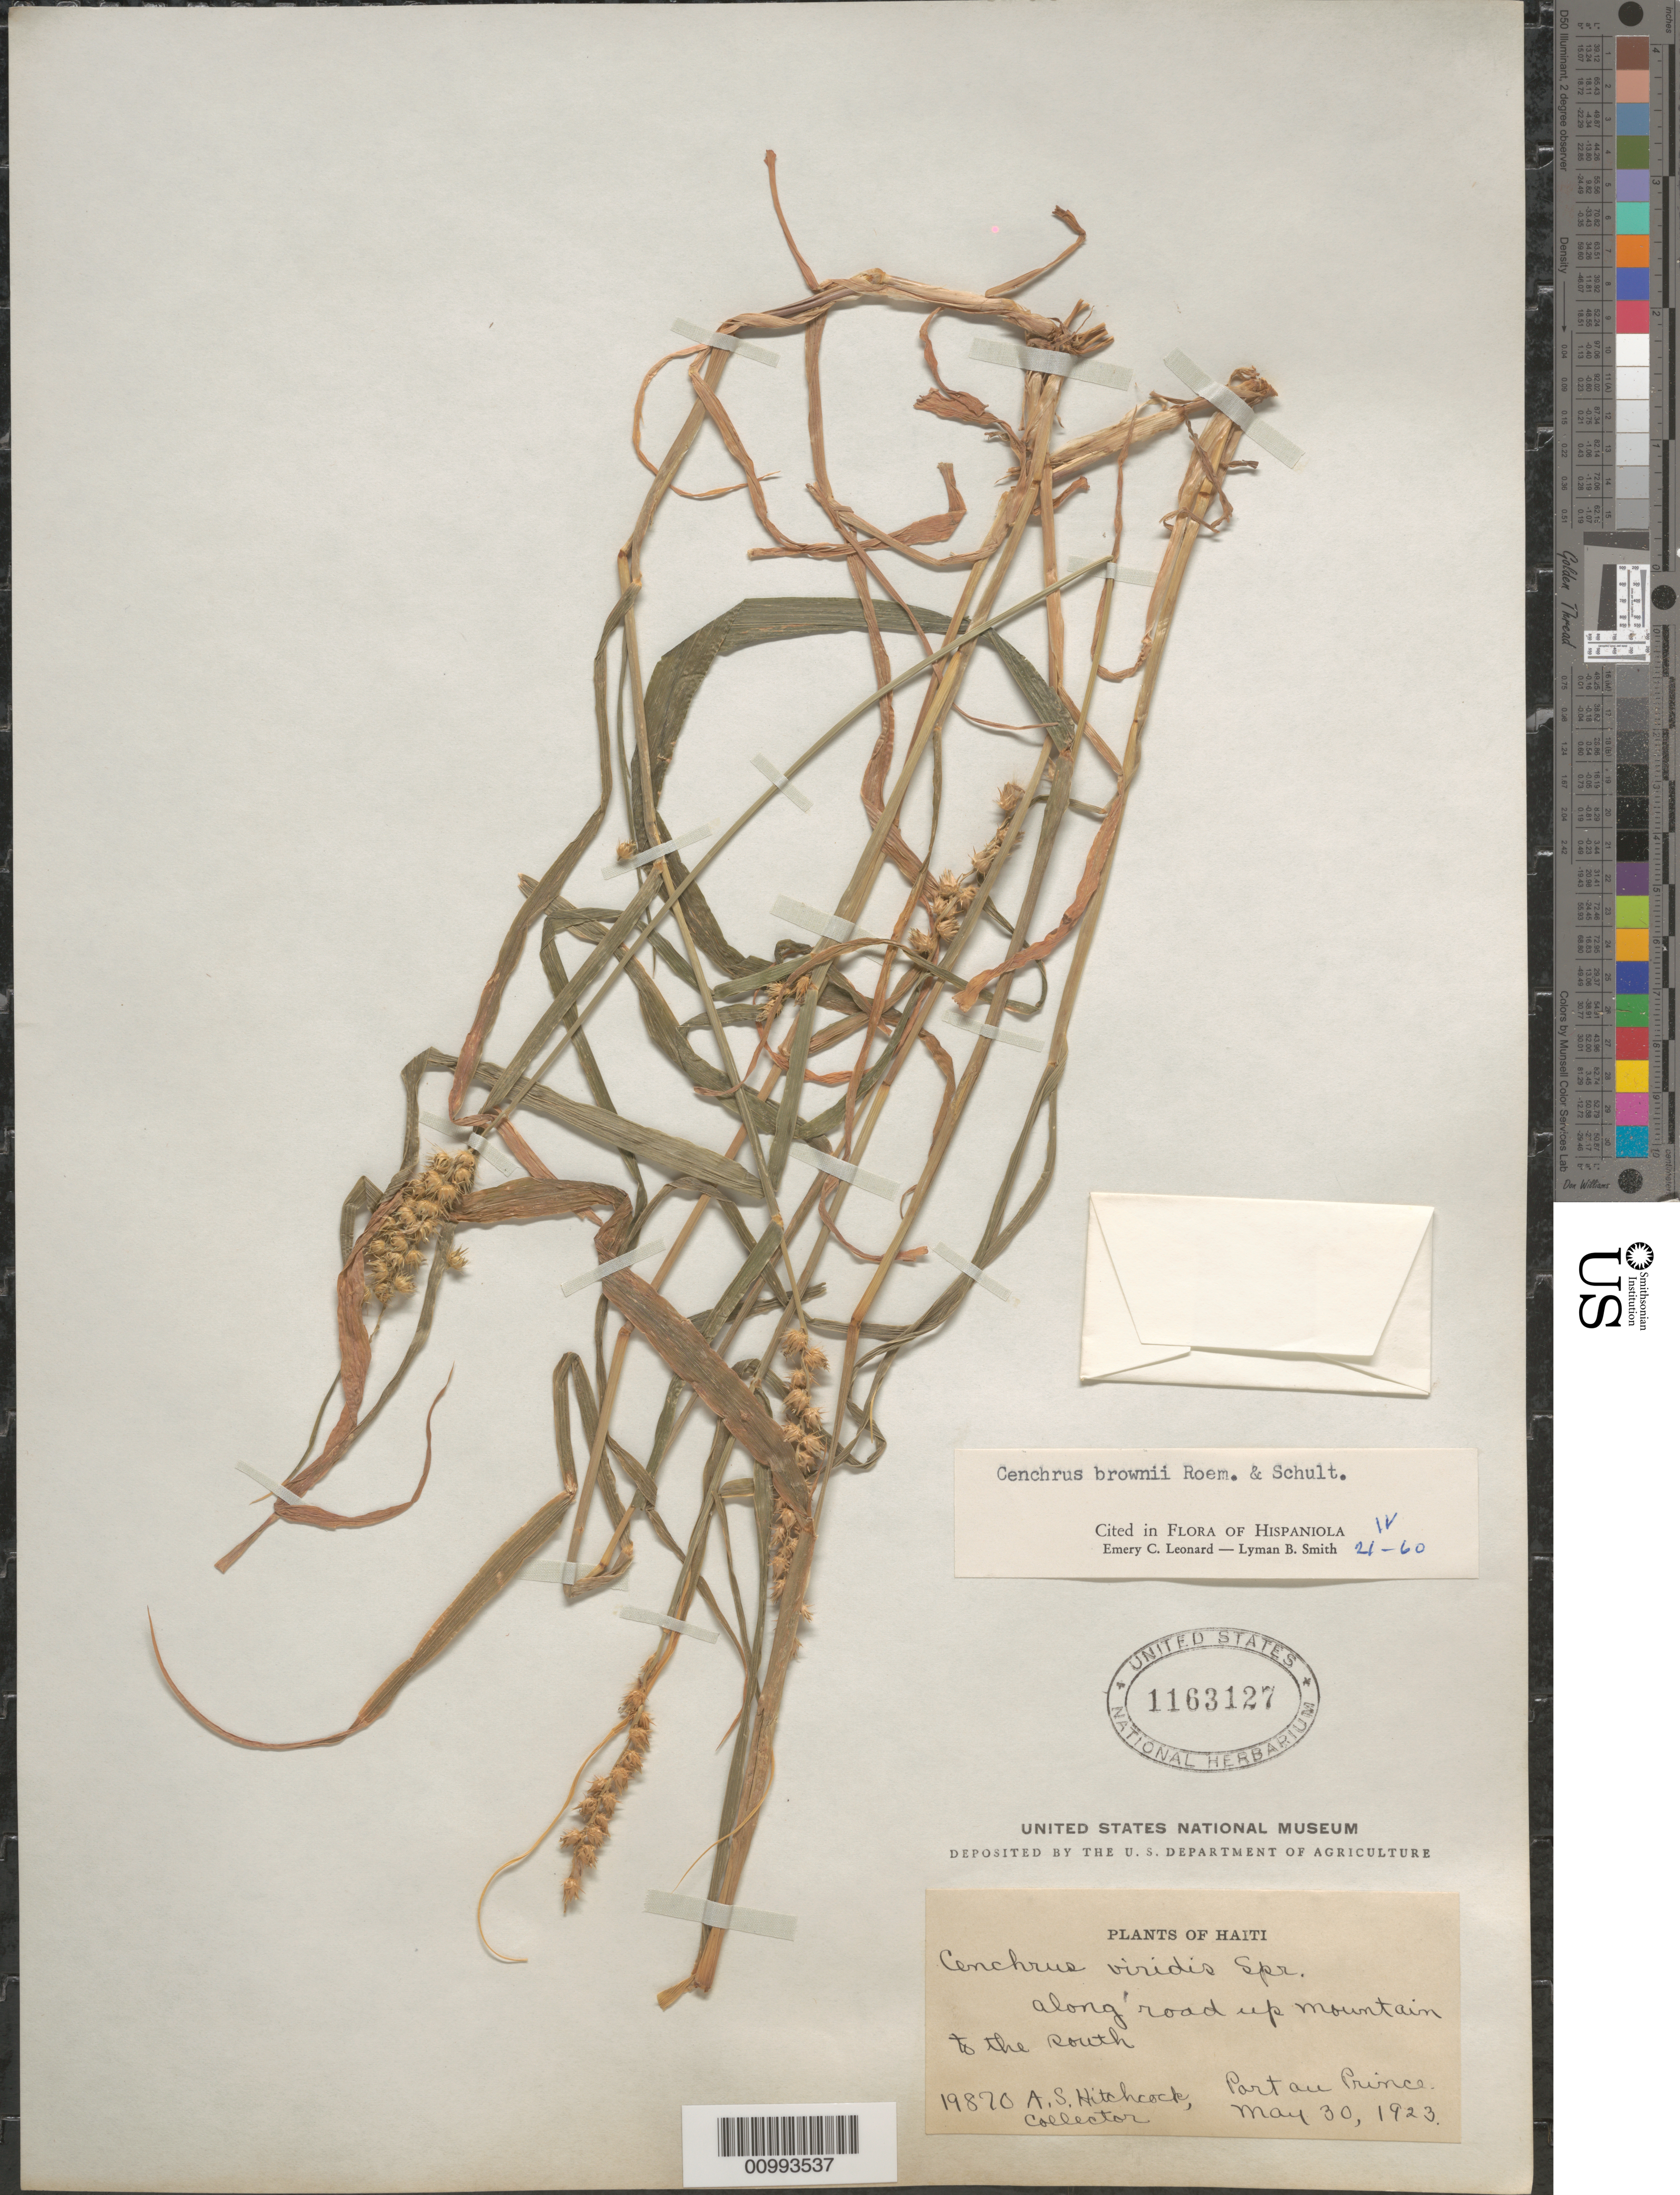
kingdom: Plantae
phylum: Tracheophyta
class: Liliopsida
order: Poales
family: Poaceae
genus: Cenchrus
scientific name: Cenchrus brownii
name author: Roem. & Schult.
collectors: A. S. Hitchcock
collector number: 19870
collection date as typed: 30 May 1923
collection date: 1923-05-30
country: Haiti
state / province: Óuest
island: Hispaniola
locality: Port-au-Prince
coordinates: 0 N, 0 E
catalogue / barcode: US 1163127